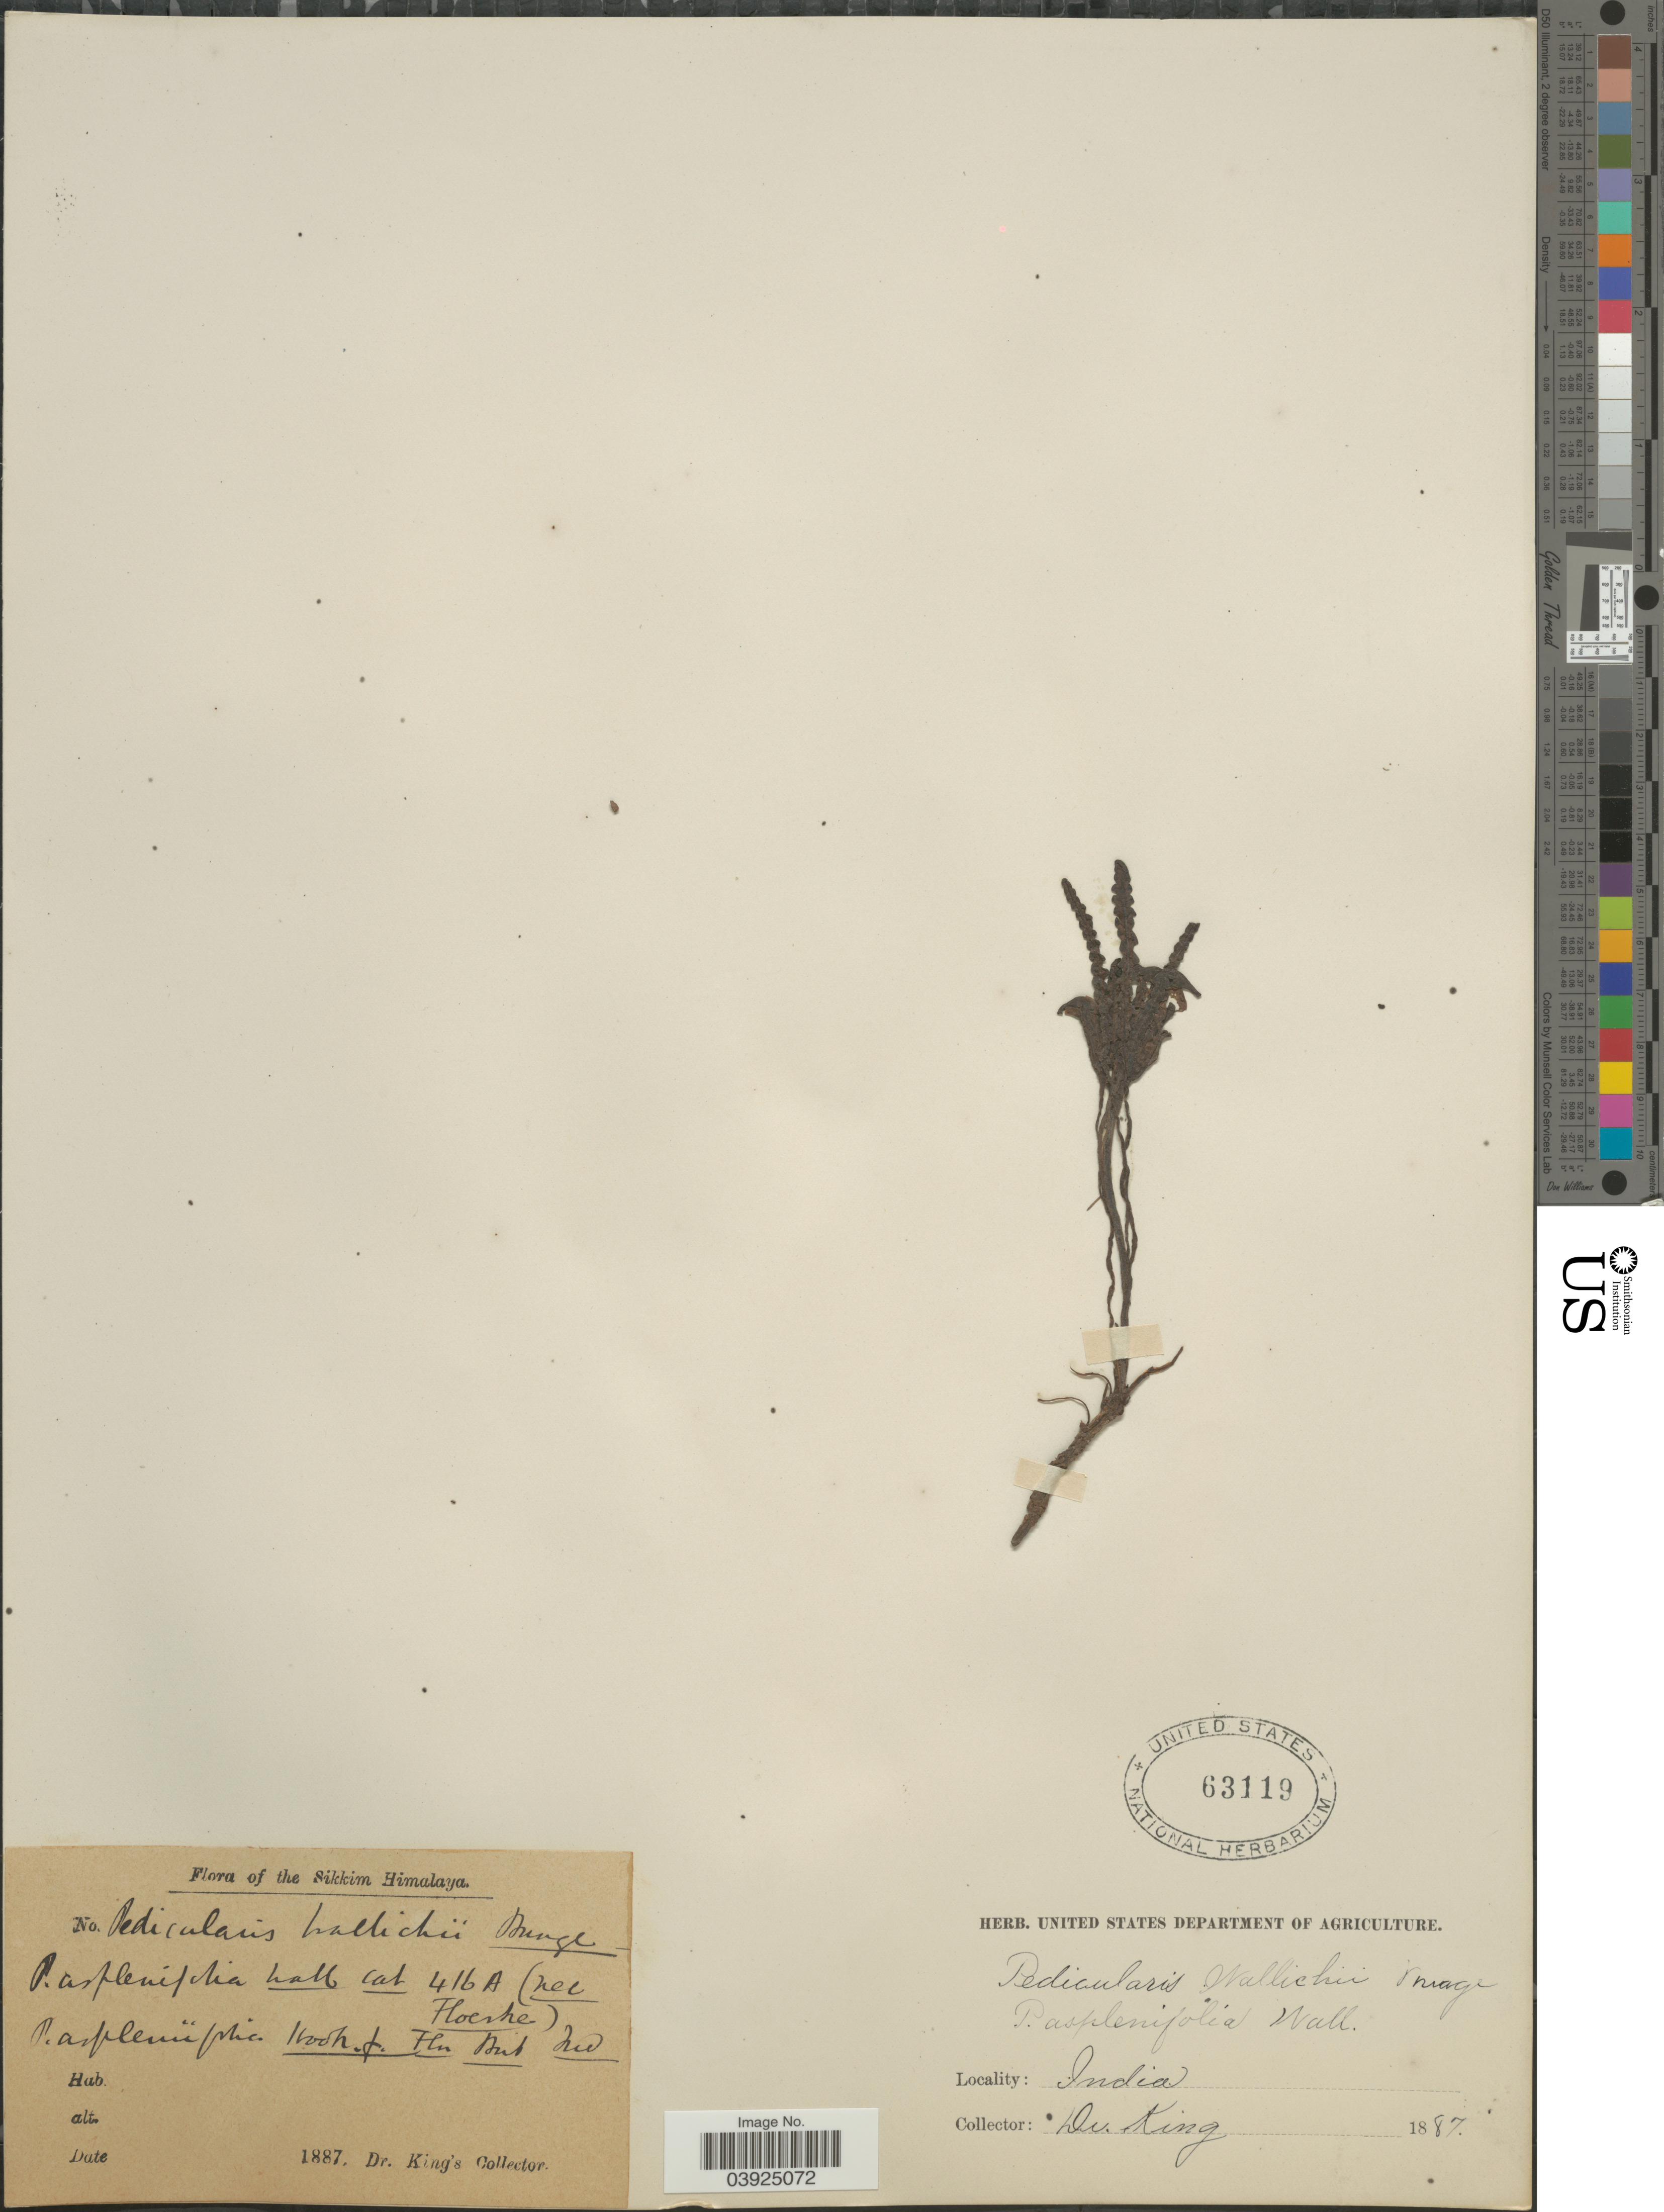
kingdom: Plantae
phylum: Tracheophyta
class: Magnoliopsida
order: Lamiales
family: Orobanchaceae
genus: Pedicularis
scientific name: Pedicularis wallichii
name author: Bunge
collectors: Dr. King's collector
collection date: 1887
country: India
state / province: Sikkim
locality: The Sikkim Himalaya.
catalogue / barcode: US 63119